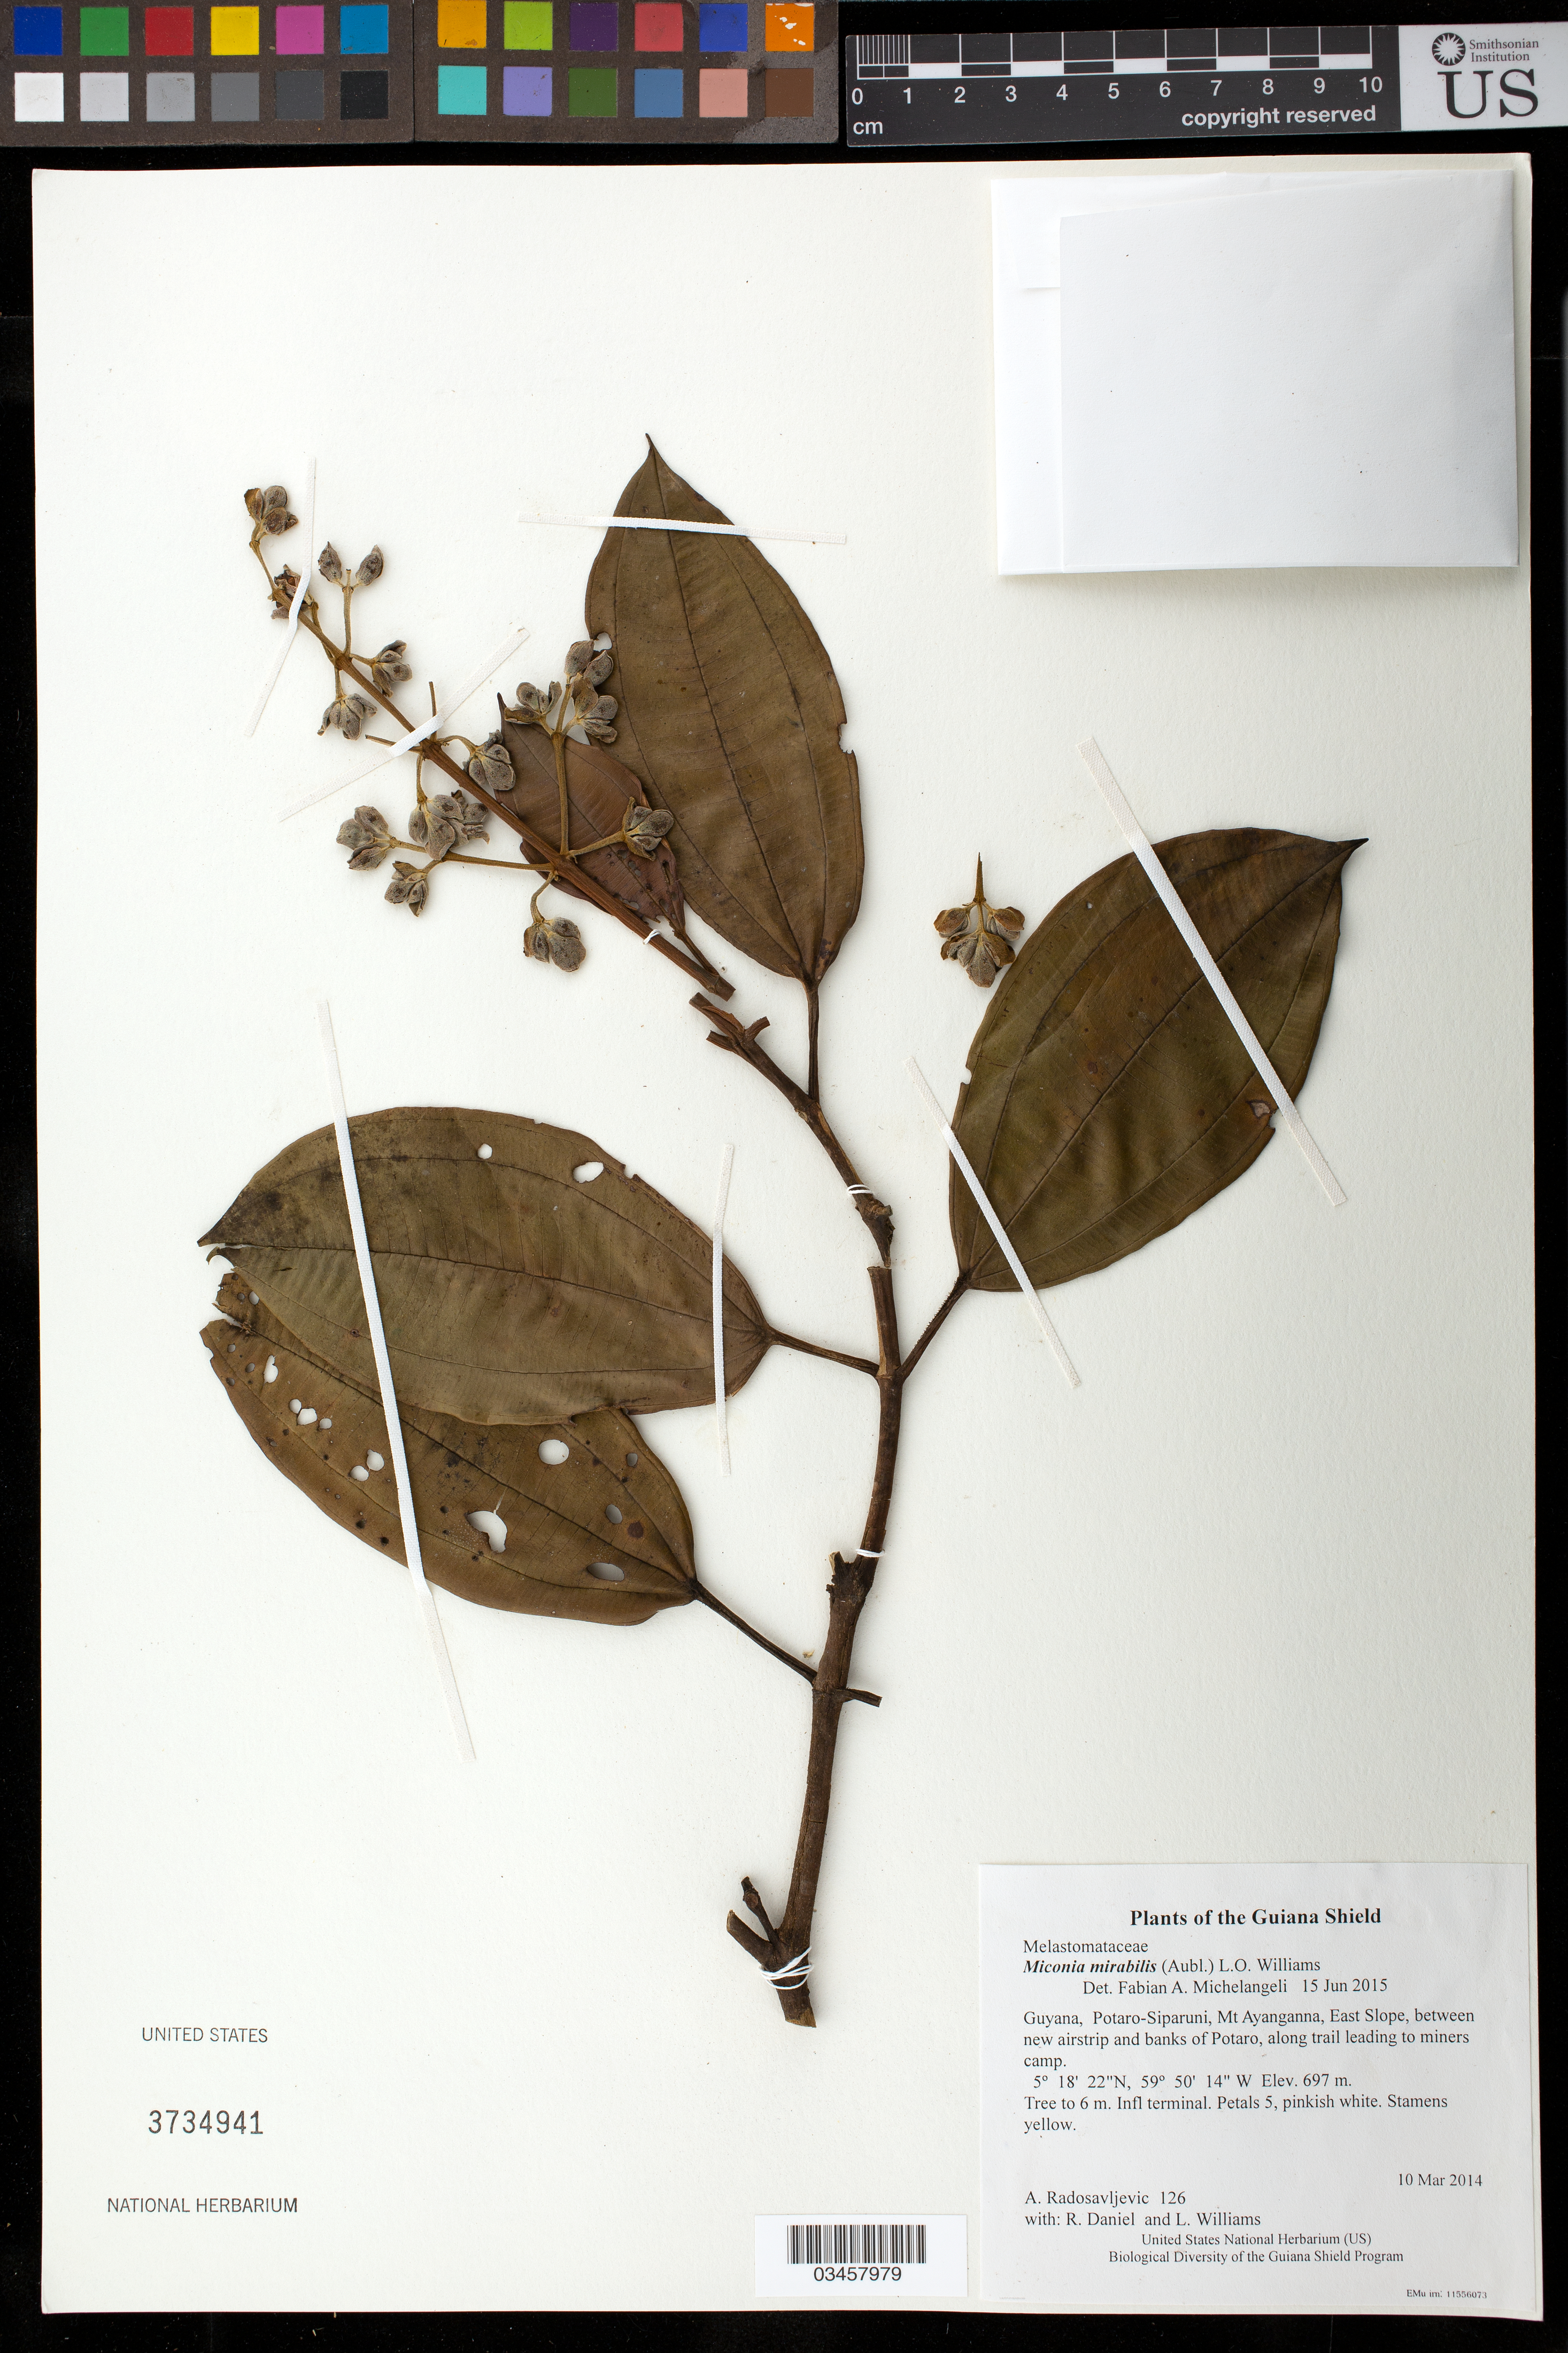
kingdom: Plantae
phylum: Tracheophyta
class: Magnoliopsida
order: Myrtales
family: Melastomataceae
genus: Miconia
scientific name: Miconia mirabilis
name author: (Aubl.) L.O. Williams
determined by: Michelangeli, F. A.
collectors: A. Radosavljevic, R. Daniel & L. Williams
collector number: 126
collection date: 2014-03-10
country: Guyana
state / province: Potaro-Siparuni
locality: Mt Ayanganna, East Slope, between new airstrip and banks of Potaro, along trail leading to miners camp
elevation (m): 697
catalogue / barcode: US 3734941